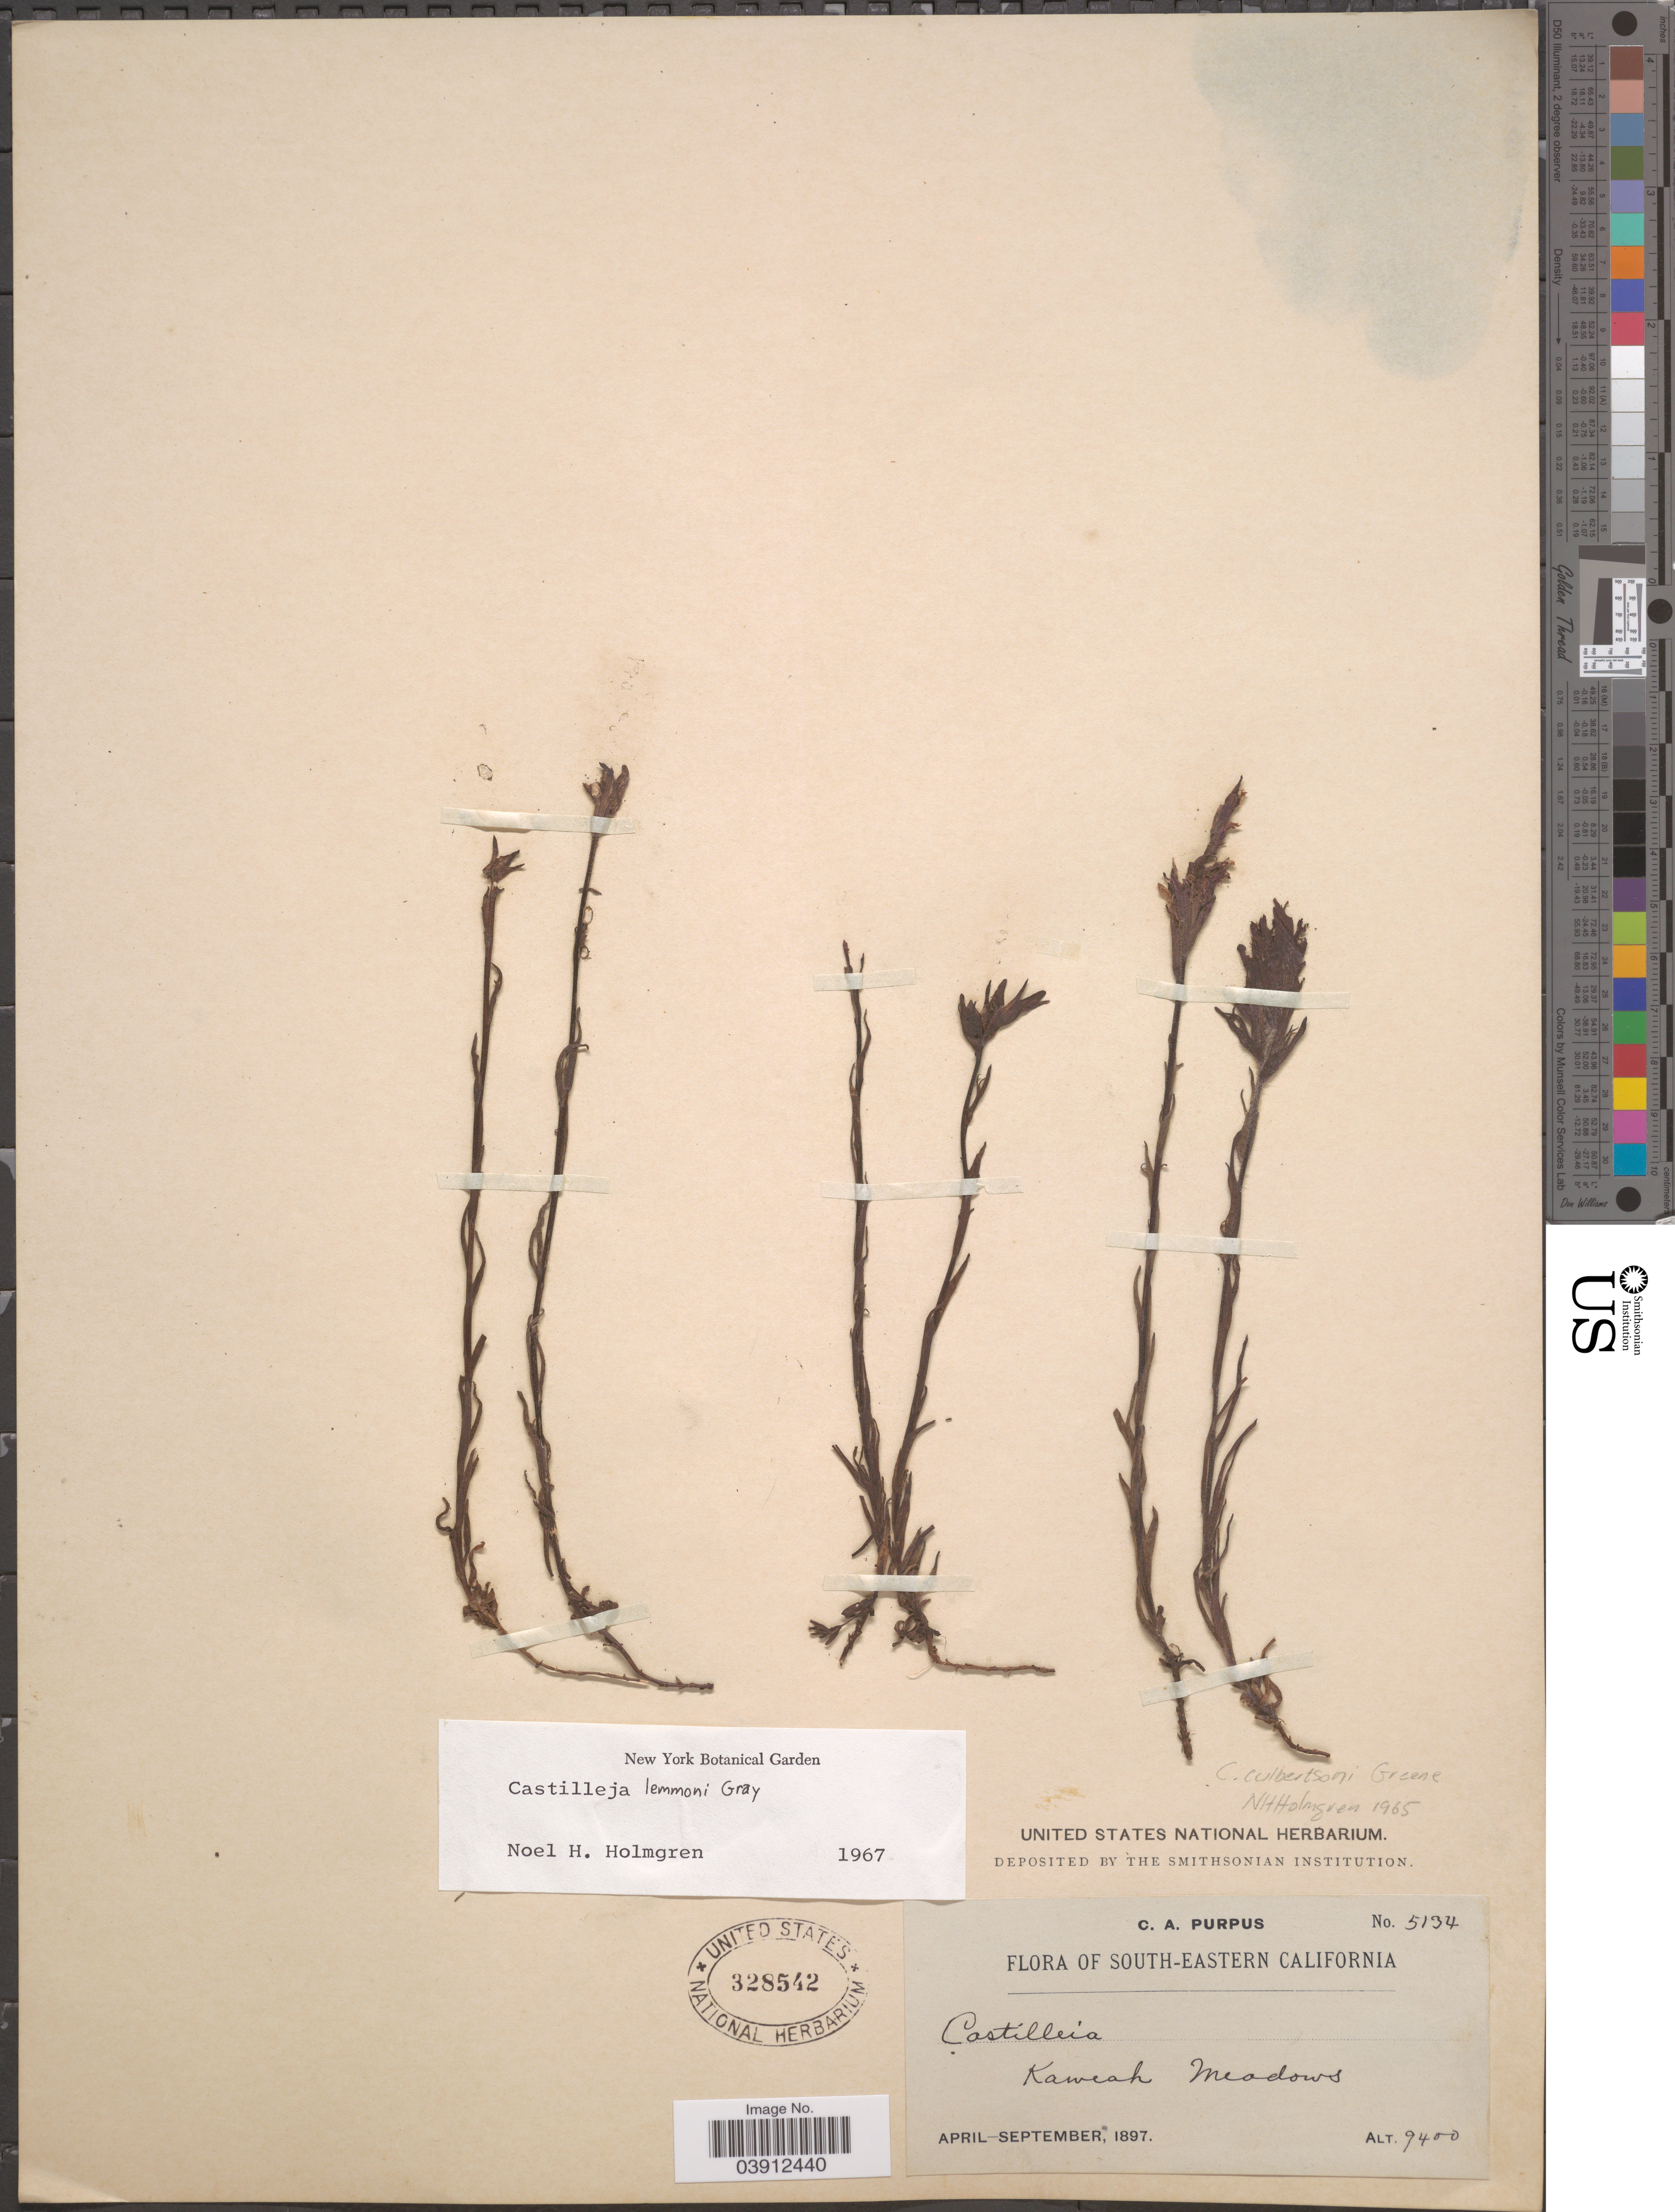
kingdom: Plantae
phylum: Tracheophyta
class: Magnoliopsida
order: Lamiales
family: Orobanchaceae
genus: Castilleja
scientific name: Castilleja lemmonii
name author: A. Gray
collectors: C. A. Purpus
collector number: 5134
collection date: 1897-04/1897-09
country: United States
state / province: California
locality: South-Eastern California. Kaweah Meadows.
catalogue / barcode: US 328542